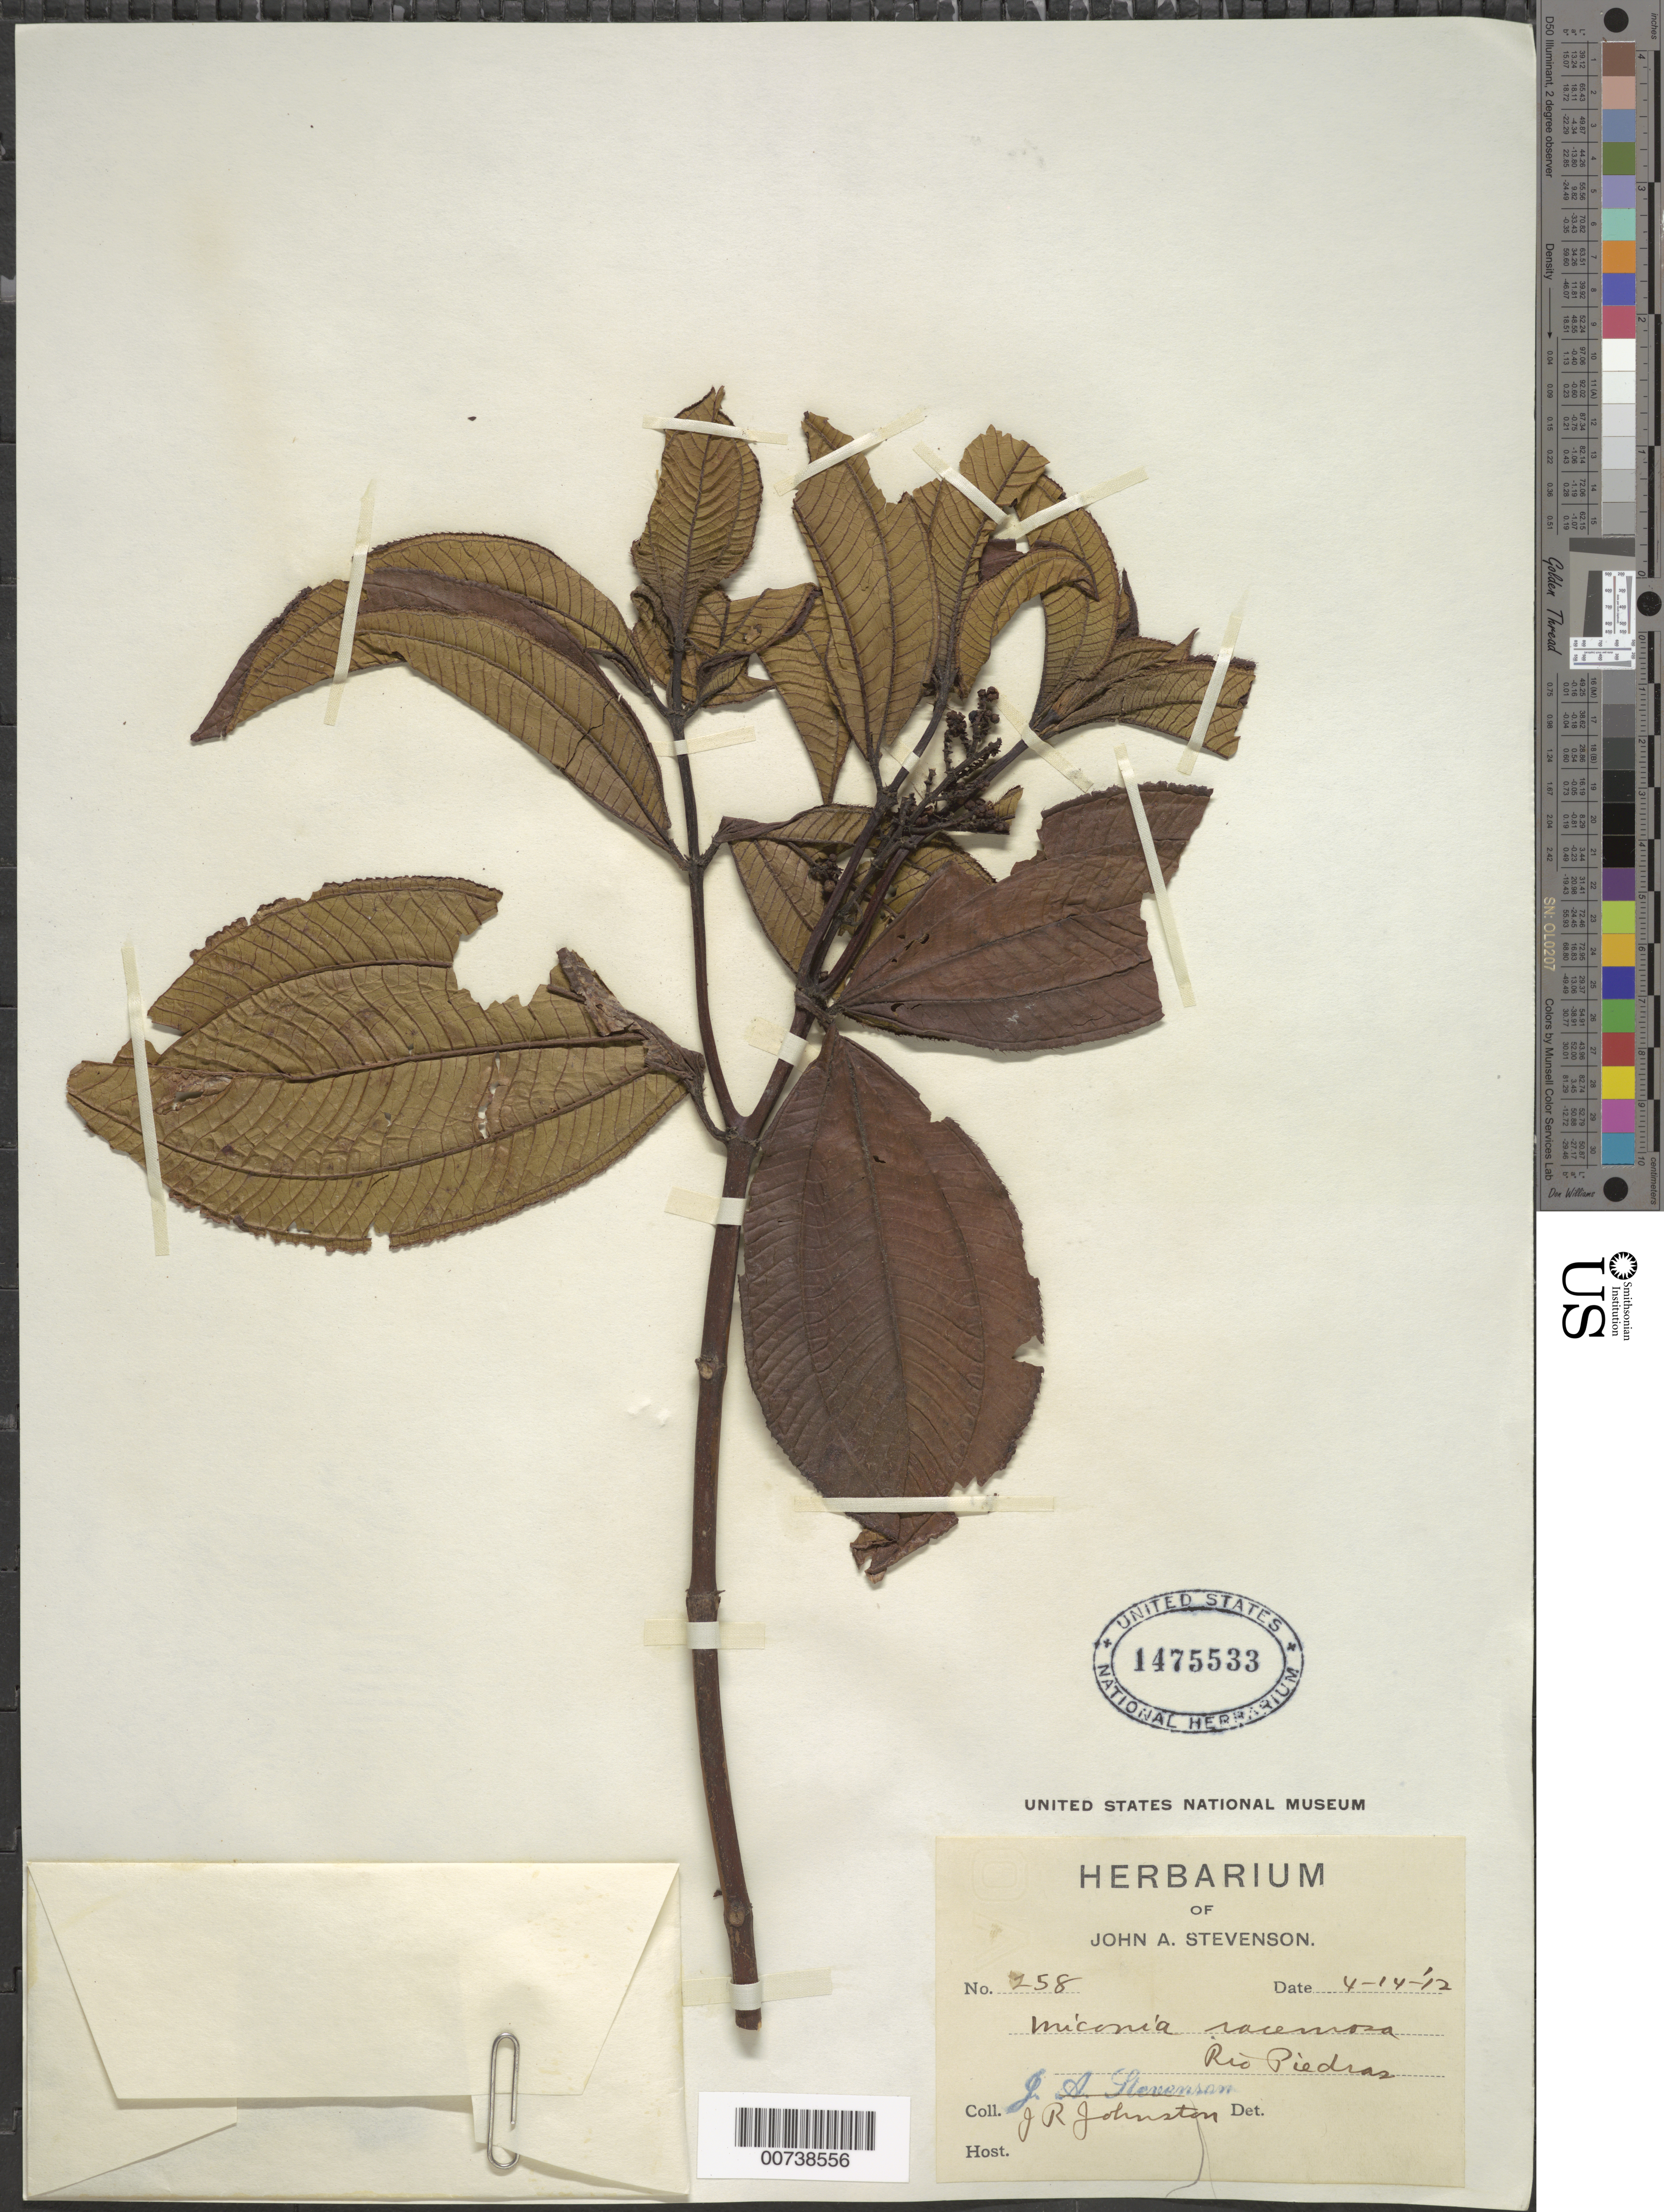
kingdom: Plantae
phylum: Tracheophyta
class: Magnoliopsida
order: Myrtales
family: Melastomataceae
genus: Miconia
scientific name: Miconia racemosa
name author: (Aubl.) DC.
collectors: J. Stevenson & J. Johnston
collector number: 258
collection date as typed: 14 Apr 1912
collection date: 1912-04-14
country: Puerto Rico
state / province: San Juan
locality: Rio Piedras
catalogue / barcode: US 1475533